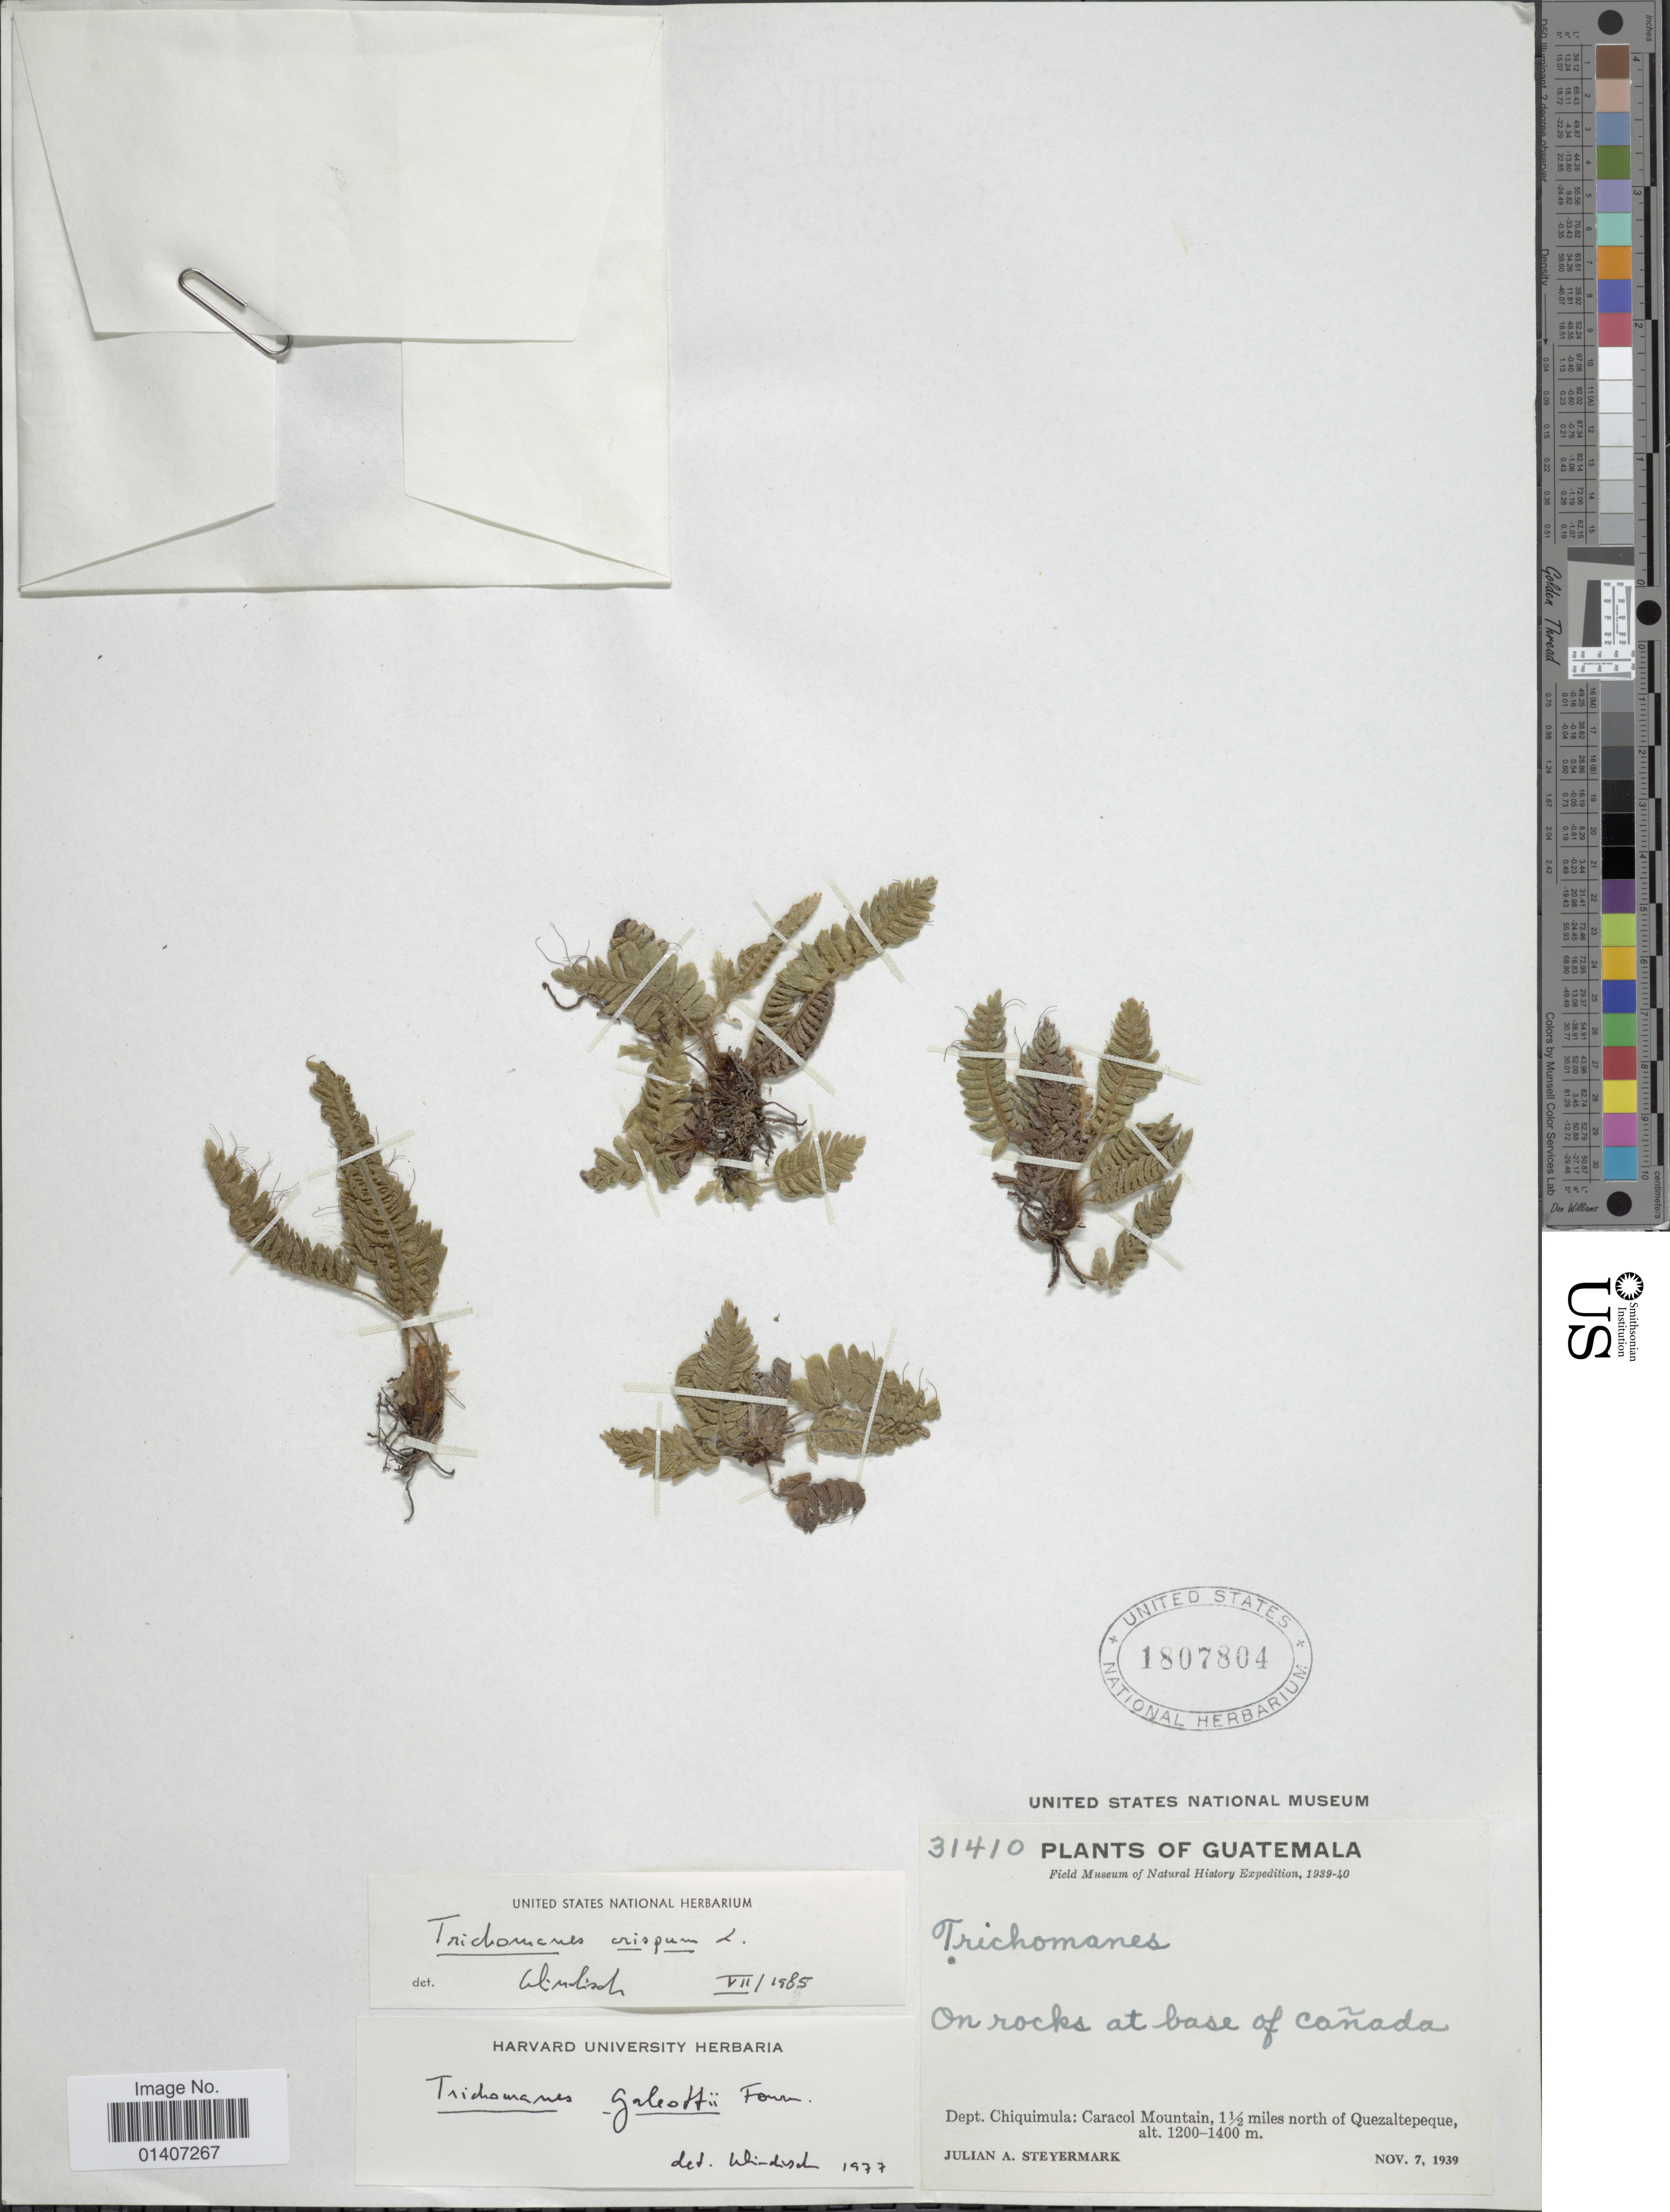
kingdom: Plantae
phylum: Tracheophyta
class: Polypodiopsida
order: Hymenophyllales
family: Hymenophyllaceae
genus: Trichomanes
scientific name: Trichomanes crispum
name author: L.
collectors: J. Steyermark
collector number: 31410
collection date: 1939-11-07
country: Guatemala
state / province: Chiquimula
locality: On rocks at base of canada, Dept. Chiquimula: Caracol Mountain, 1 1/2 miles north of Quezaltepeque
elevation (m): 1200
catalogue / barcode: US 1807804